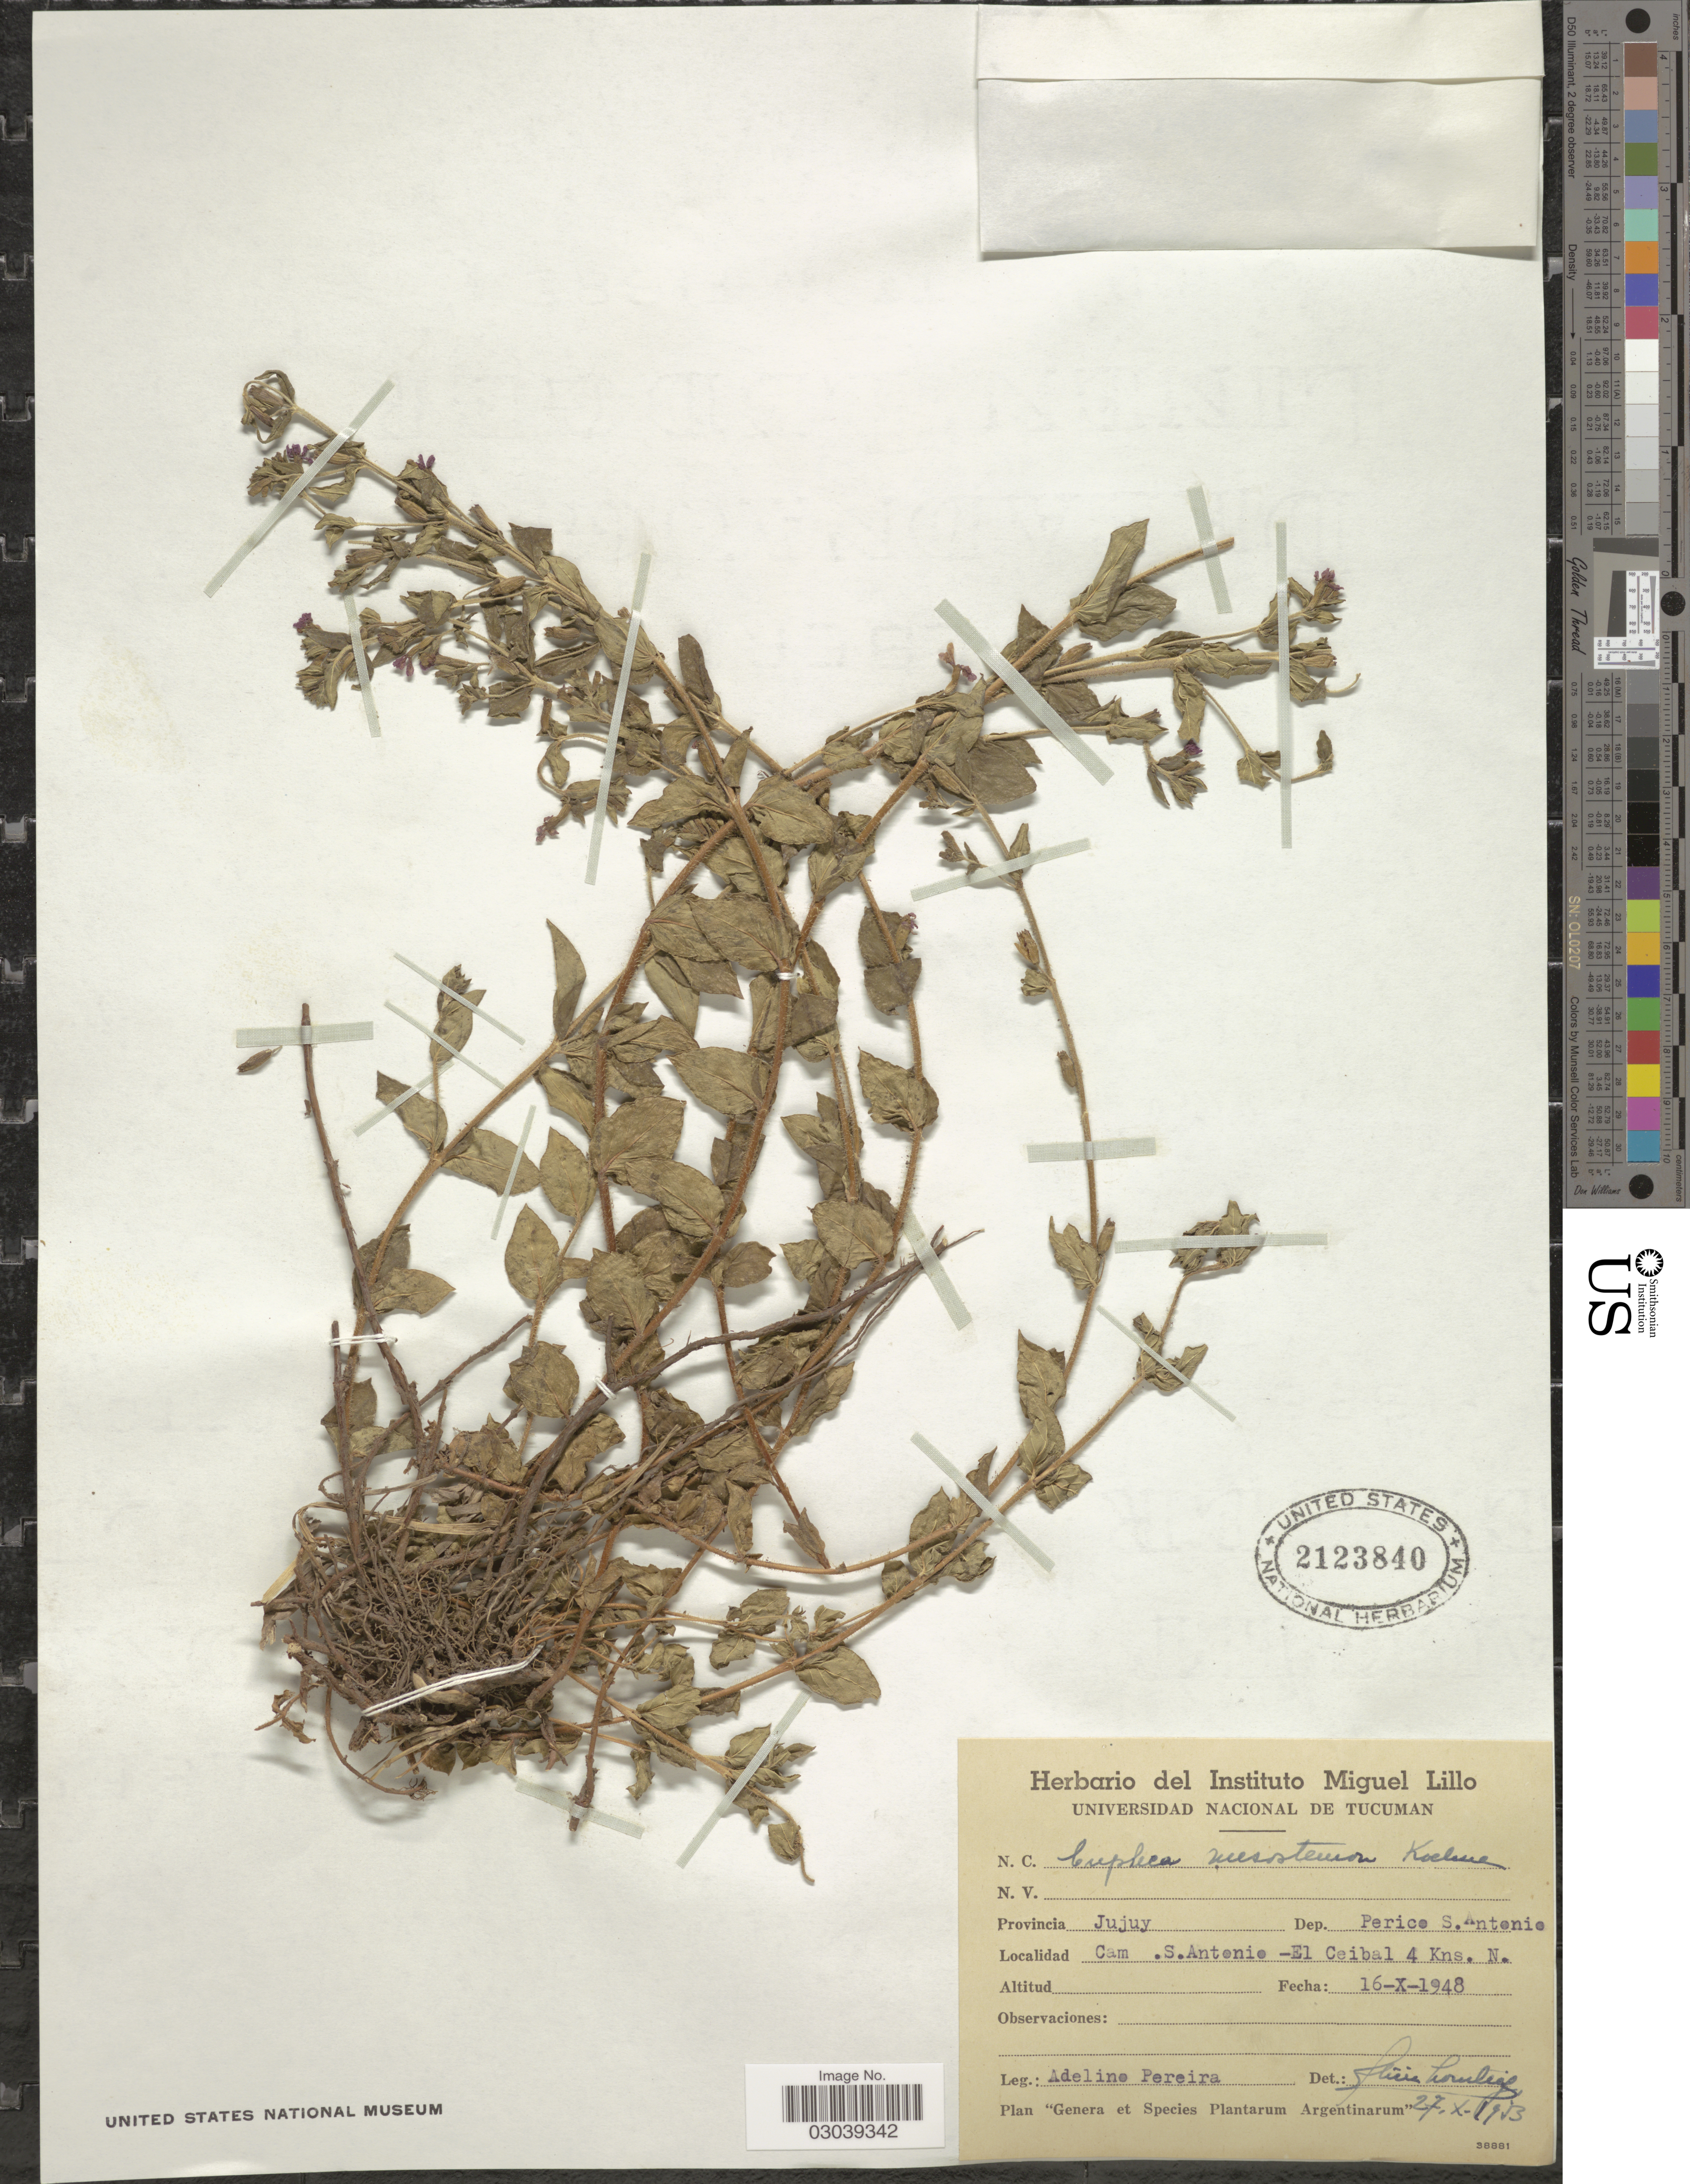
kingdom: Plantae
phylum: Tracheophyta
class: Magnoliopsida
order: Myrtales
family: Lythraceae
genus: Cuphea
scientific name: Cuphea calophylla subsp. mesostemon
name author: (Koehne) Lourteig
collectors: A. Pereira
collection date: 1948-10-16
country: Argentina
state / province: Jujuy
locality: Dep. Perico S. Antonio. Cam. S. Antonio - El Ceibal 4 Kns. N.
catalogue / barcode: US 2123840